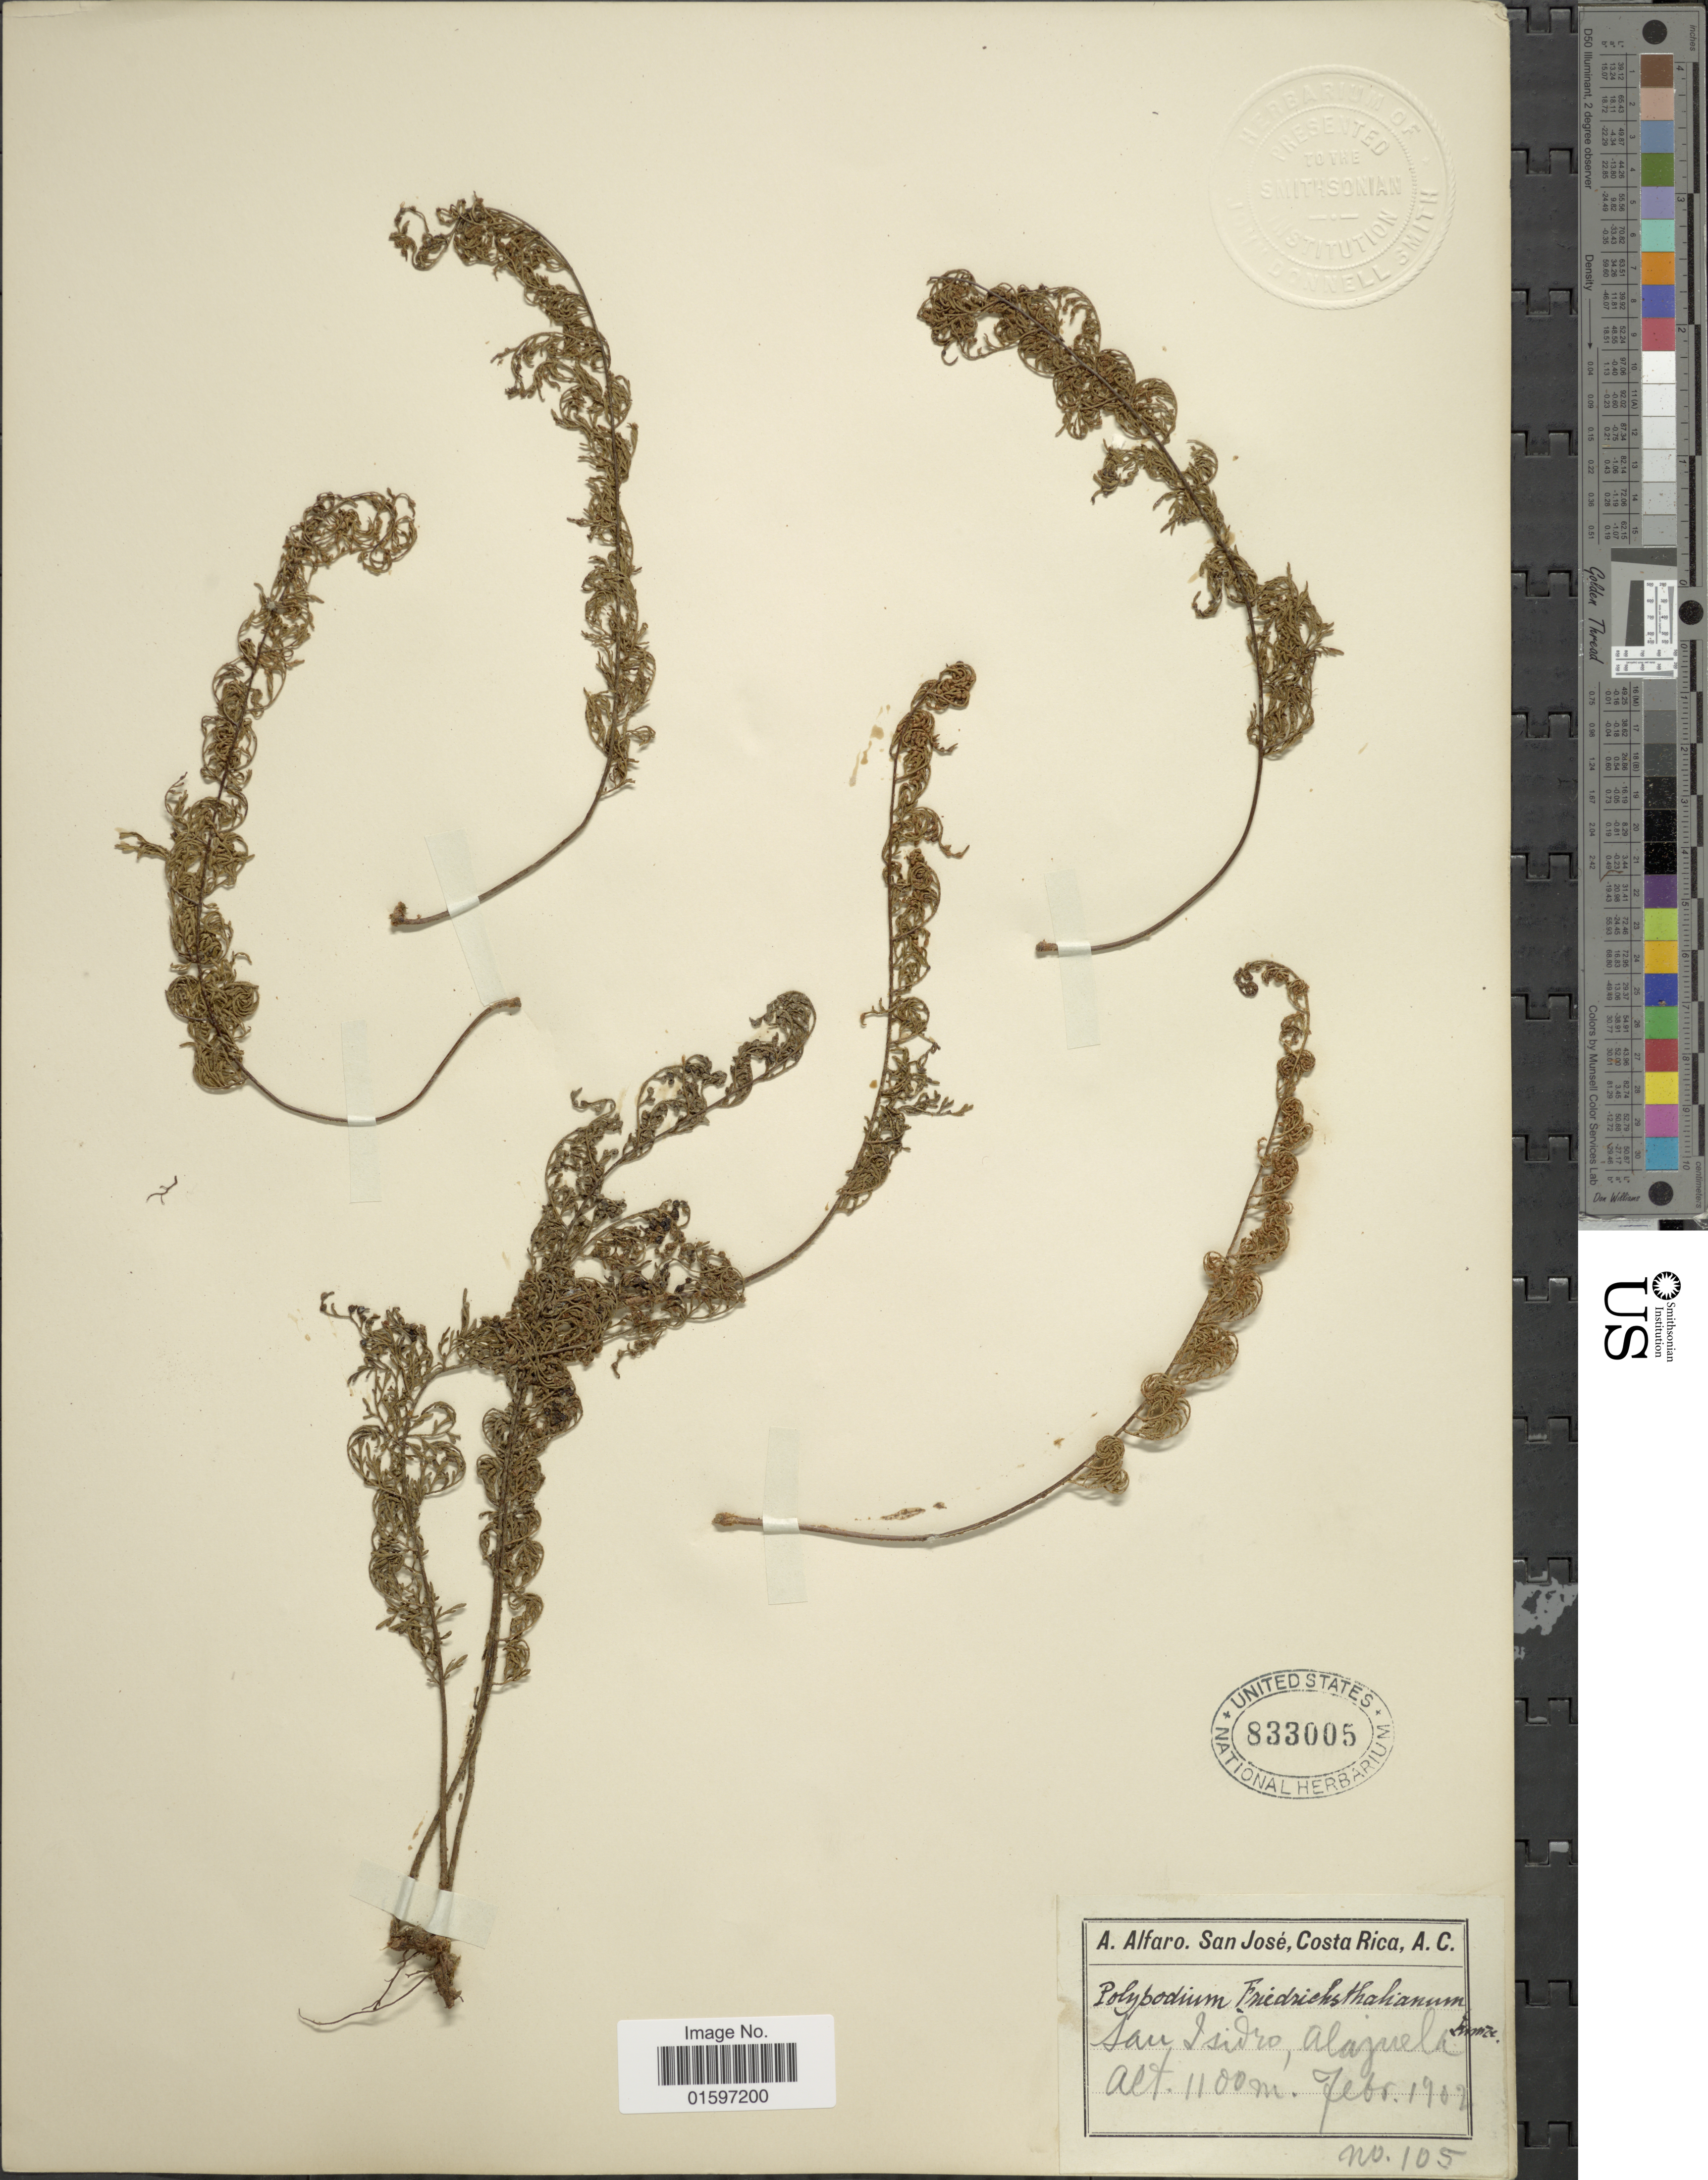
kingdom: Plantae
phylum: Tracheophyta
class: Polypodiopsida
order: Polypodiales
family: Polypodiaceae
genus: Pleopeltis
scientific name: Pleopeltis friedrichsthaliana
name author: (Kunze)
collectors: A. Alfaro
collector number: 105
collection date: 1902-02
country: Costa Rica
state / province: Alajuela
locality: San Isidro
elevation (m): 1100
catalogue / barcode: US 833005